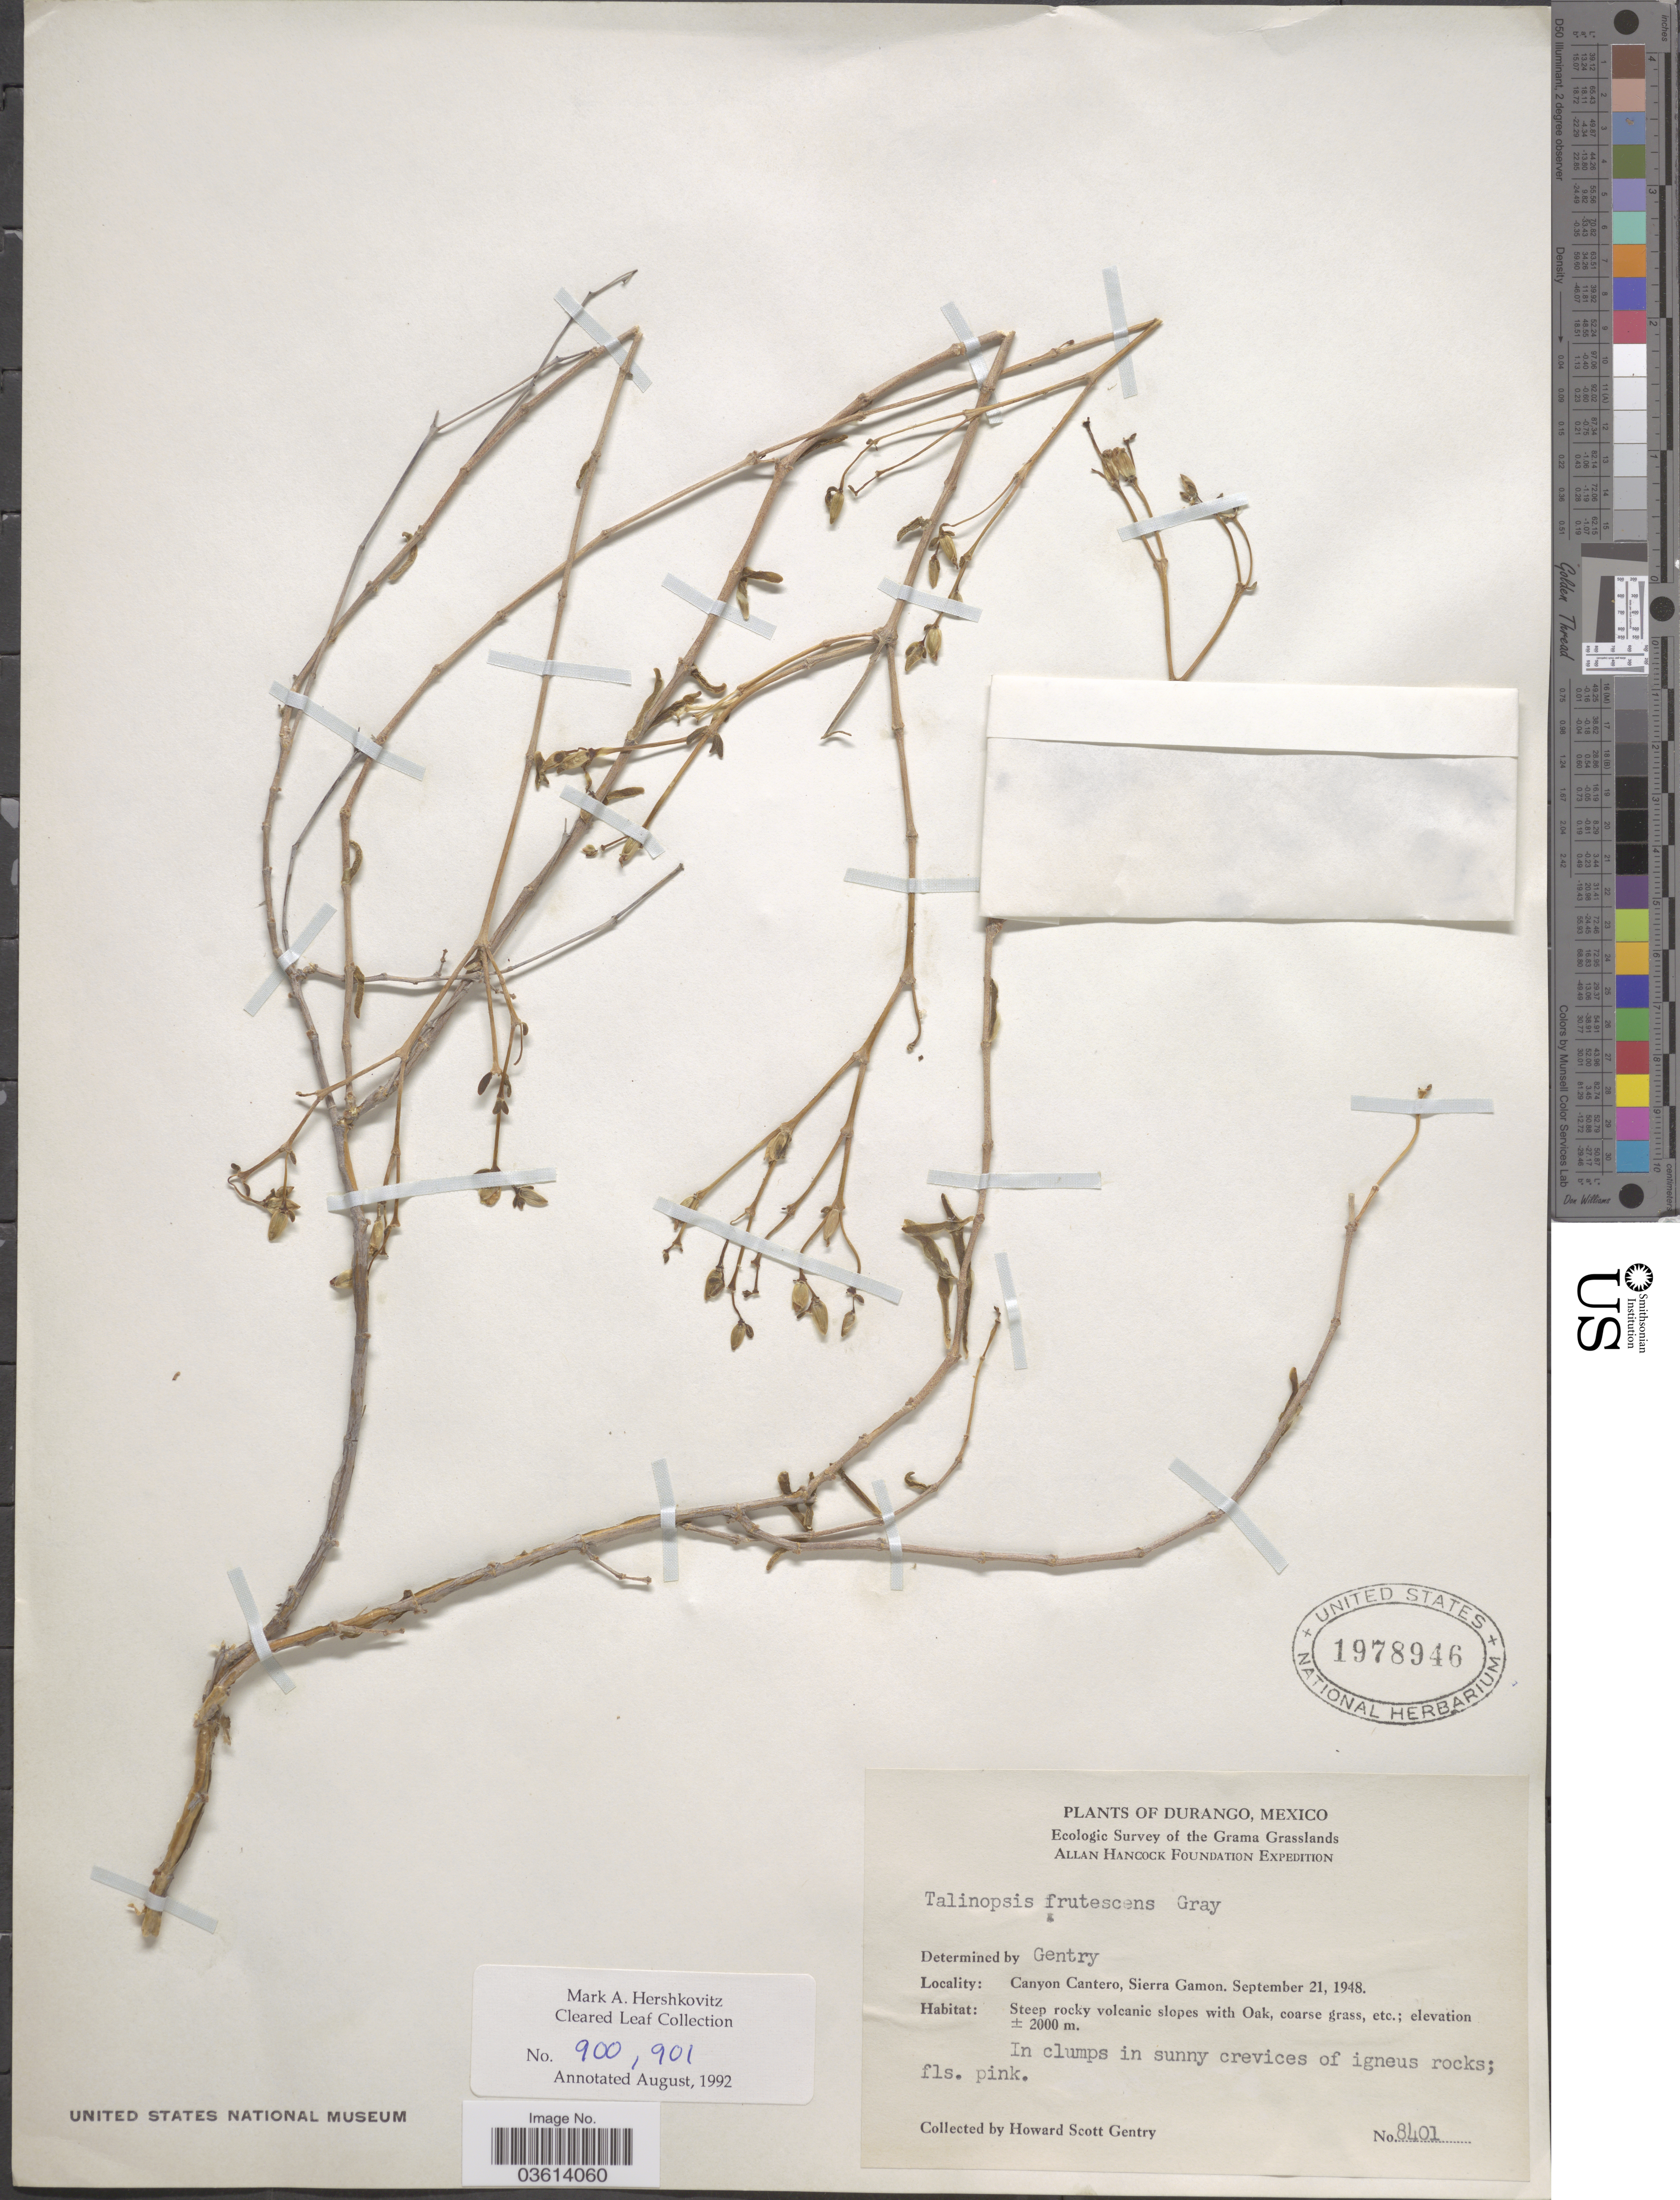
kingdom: Plantae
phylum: Tracheophyta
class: Magnoliopsida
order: Caryophyllales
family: Anacampserotaceae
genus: Talinopsis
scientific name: Talinopsis frutescens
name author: A. Gray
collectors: H. S. Gentry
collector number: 8401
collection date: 1948-09-21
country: Mexico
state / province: Durango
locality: Canyon Cantero, Sierra Gamon.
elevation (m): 2000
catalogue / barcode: US 1978946